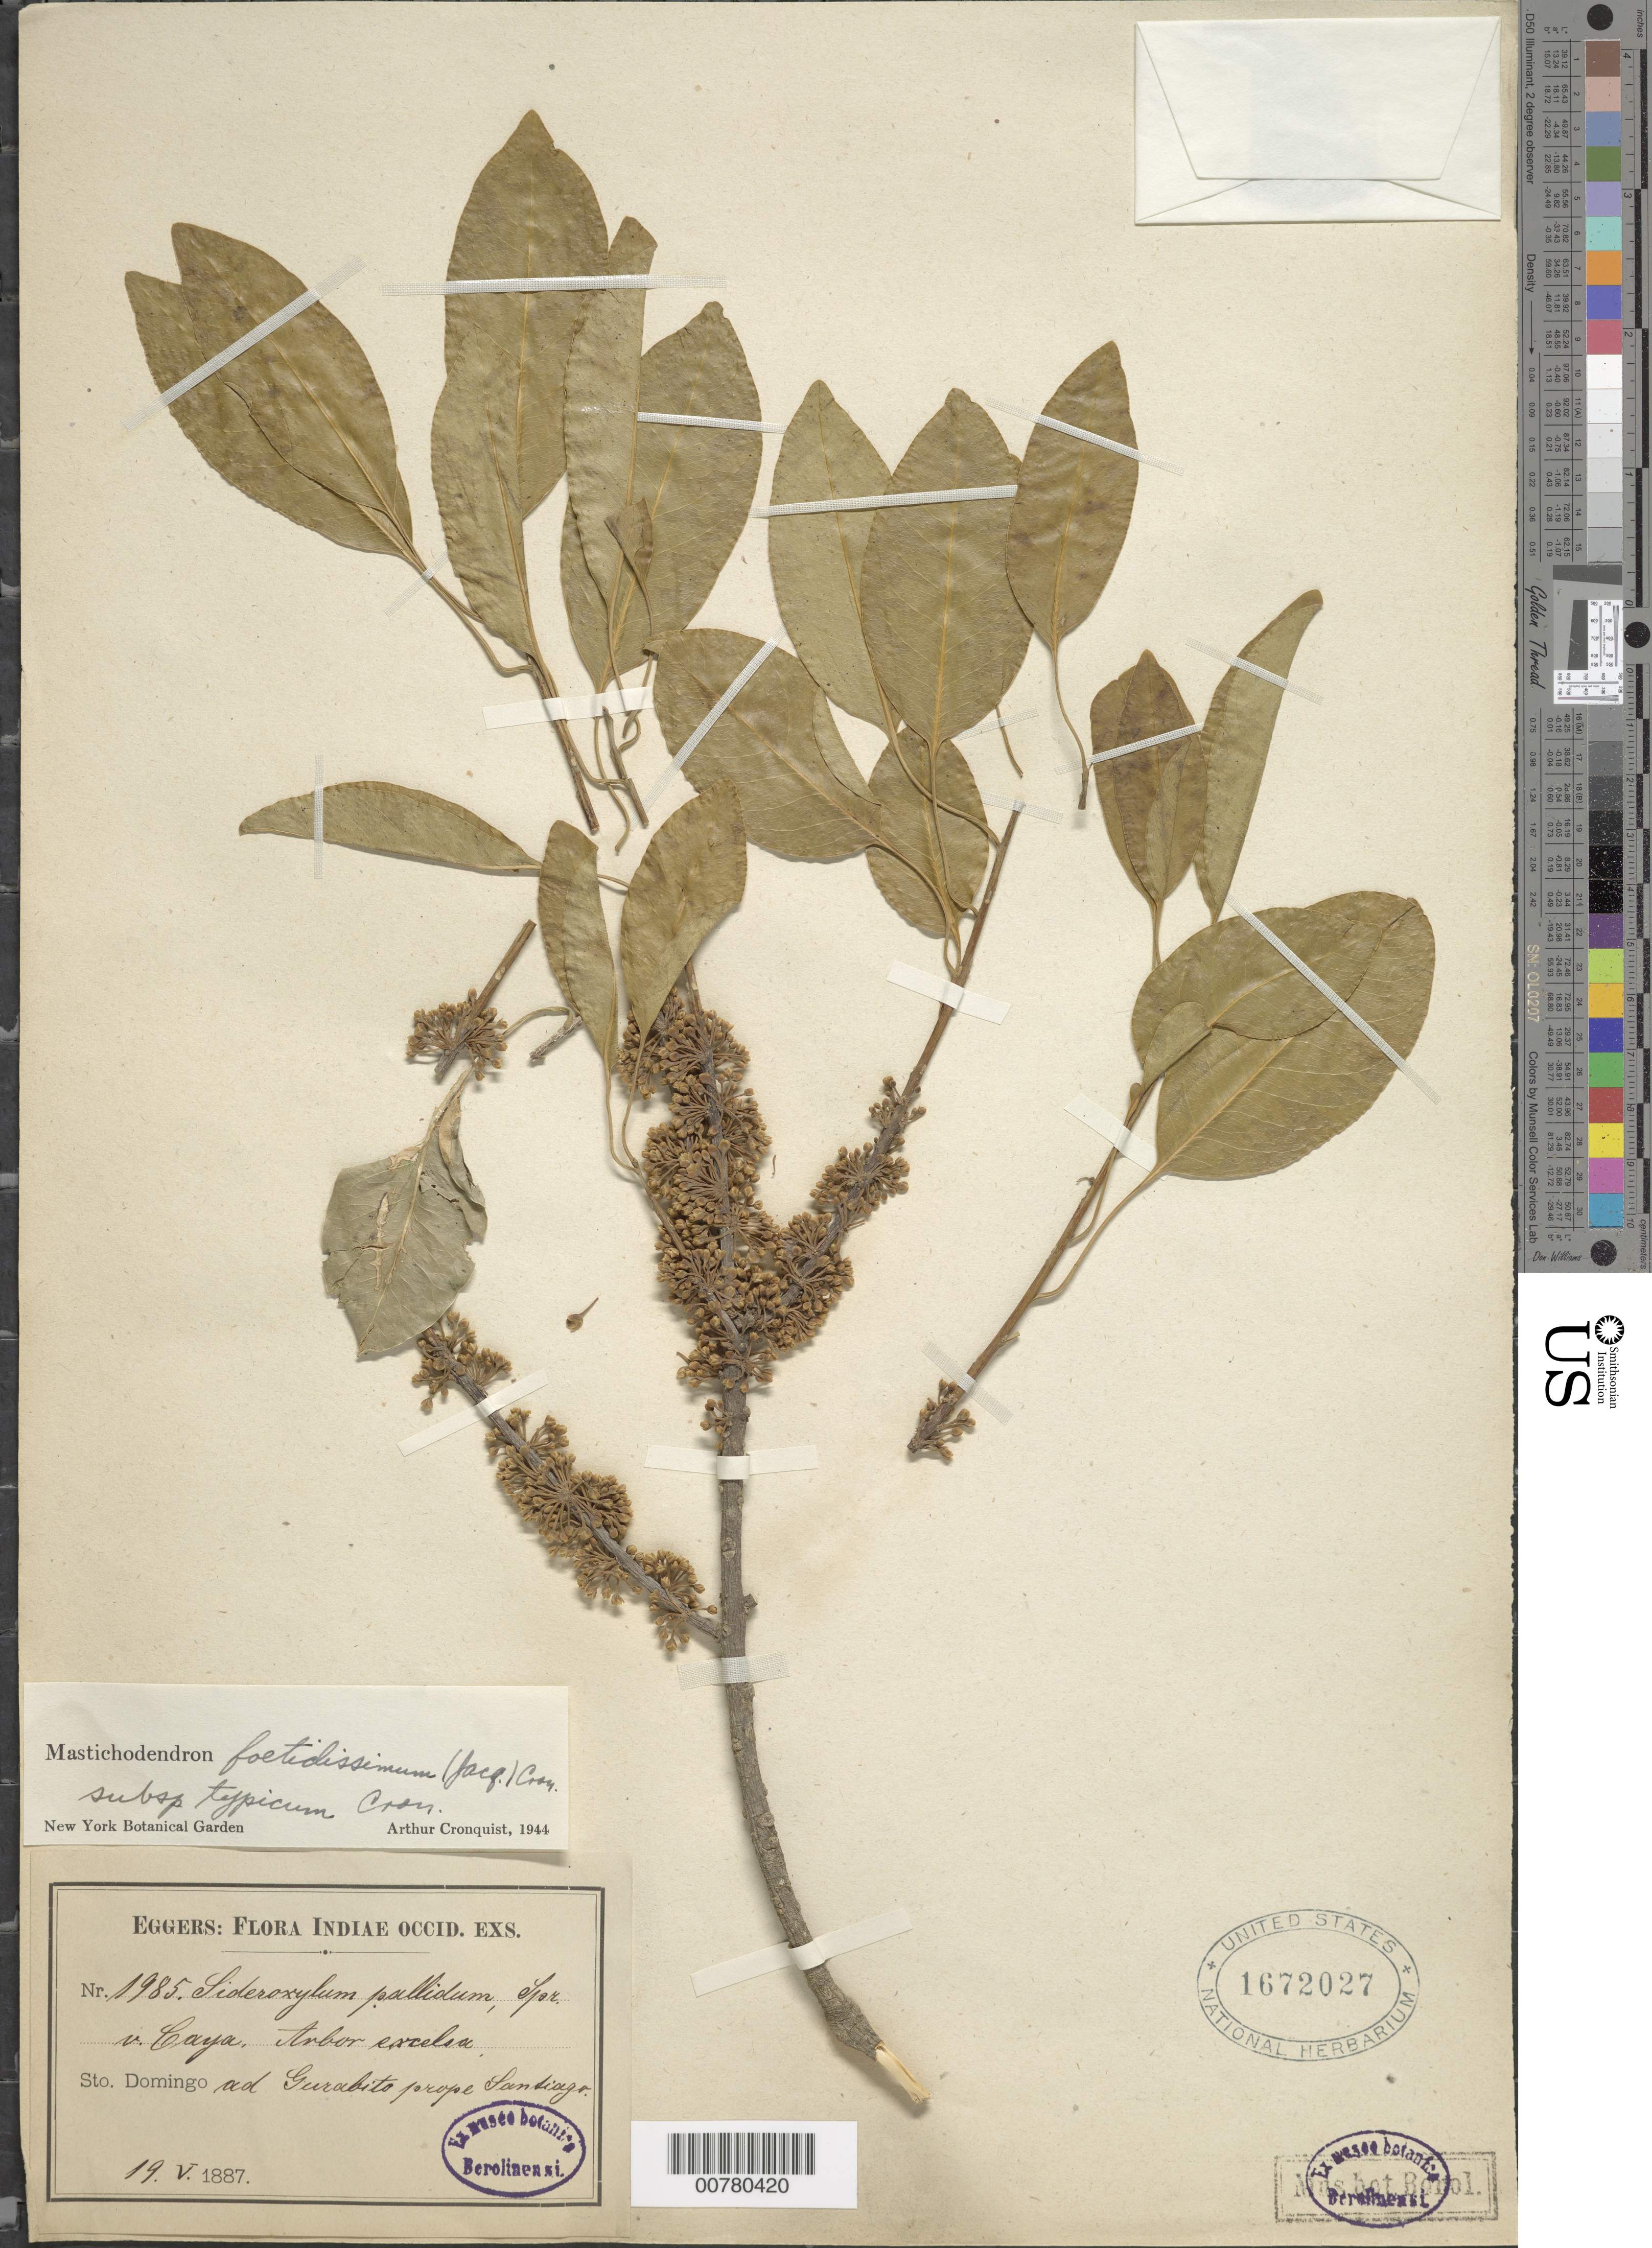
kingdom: Plantae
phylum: Tracheophyta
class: Magnoliopsida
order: Ericales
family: Sapotaceae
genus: Sideroxylon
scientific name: Sideroxylon foetidissimum subsp. foetidissimum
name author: Jacq.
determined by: Cronquist, A. J.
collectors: H. F. A. von Eggers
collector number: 1985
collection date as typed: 19 May 1887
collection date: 1887-05-19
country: Dominican Republic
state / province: Santiago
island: Hispaniola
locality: Gurabito.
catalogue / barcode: US 1672027